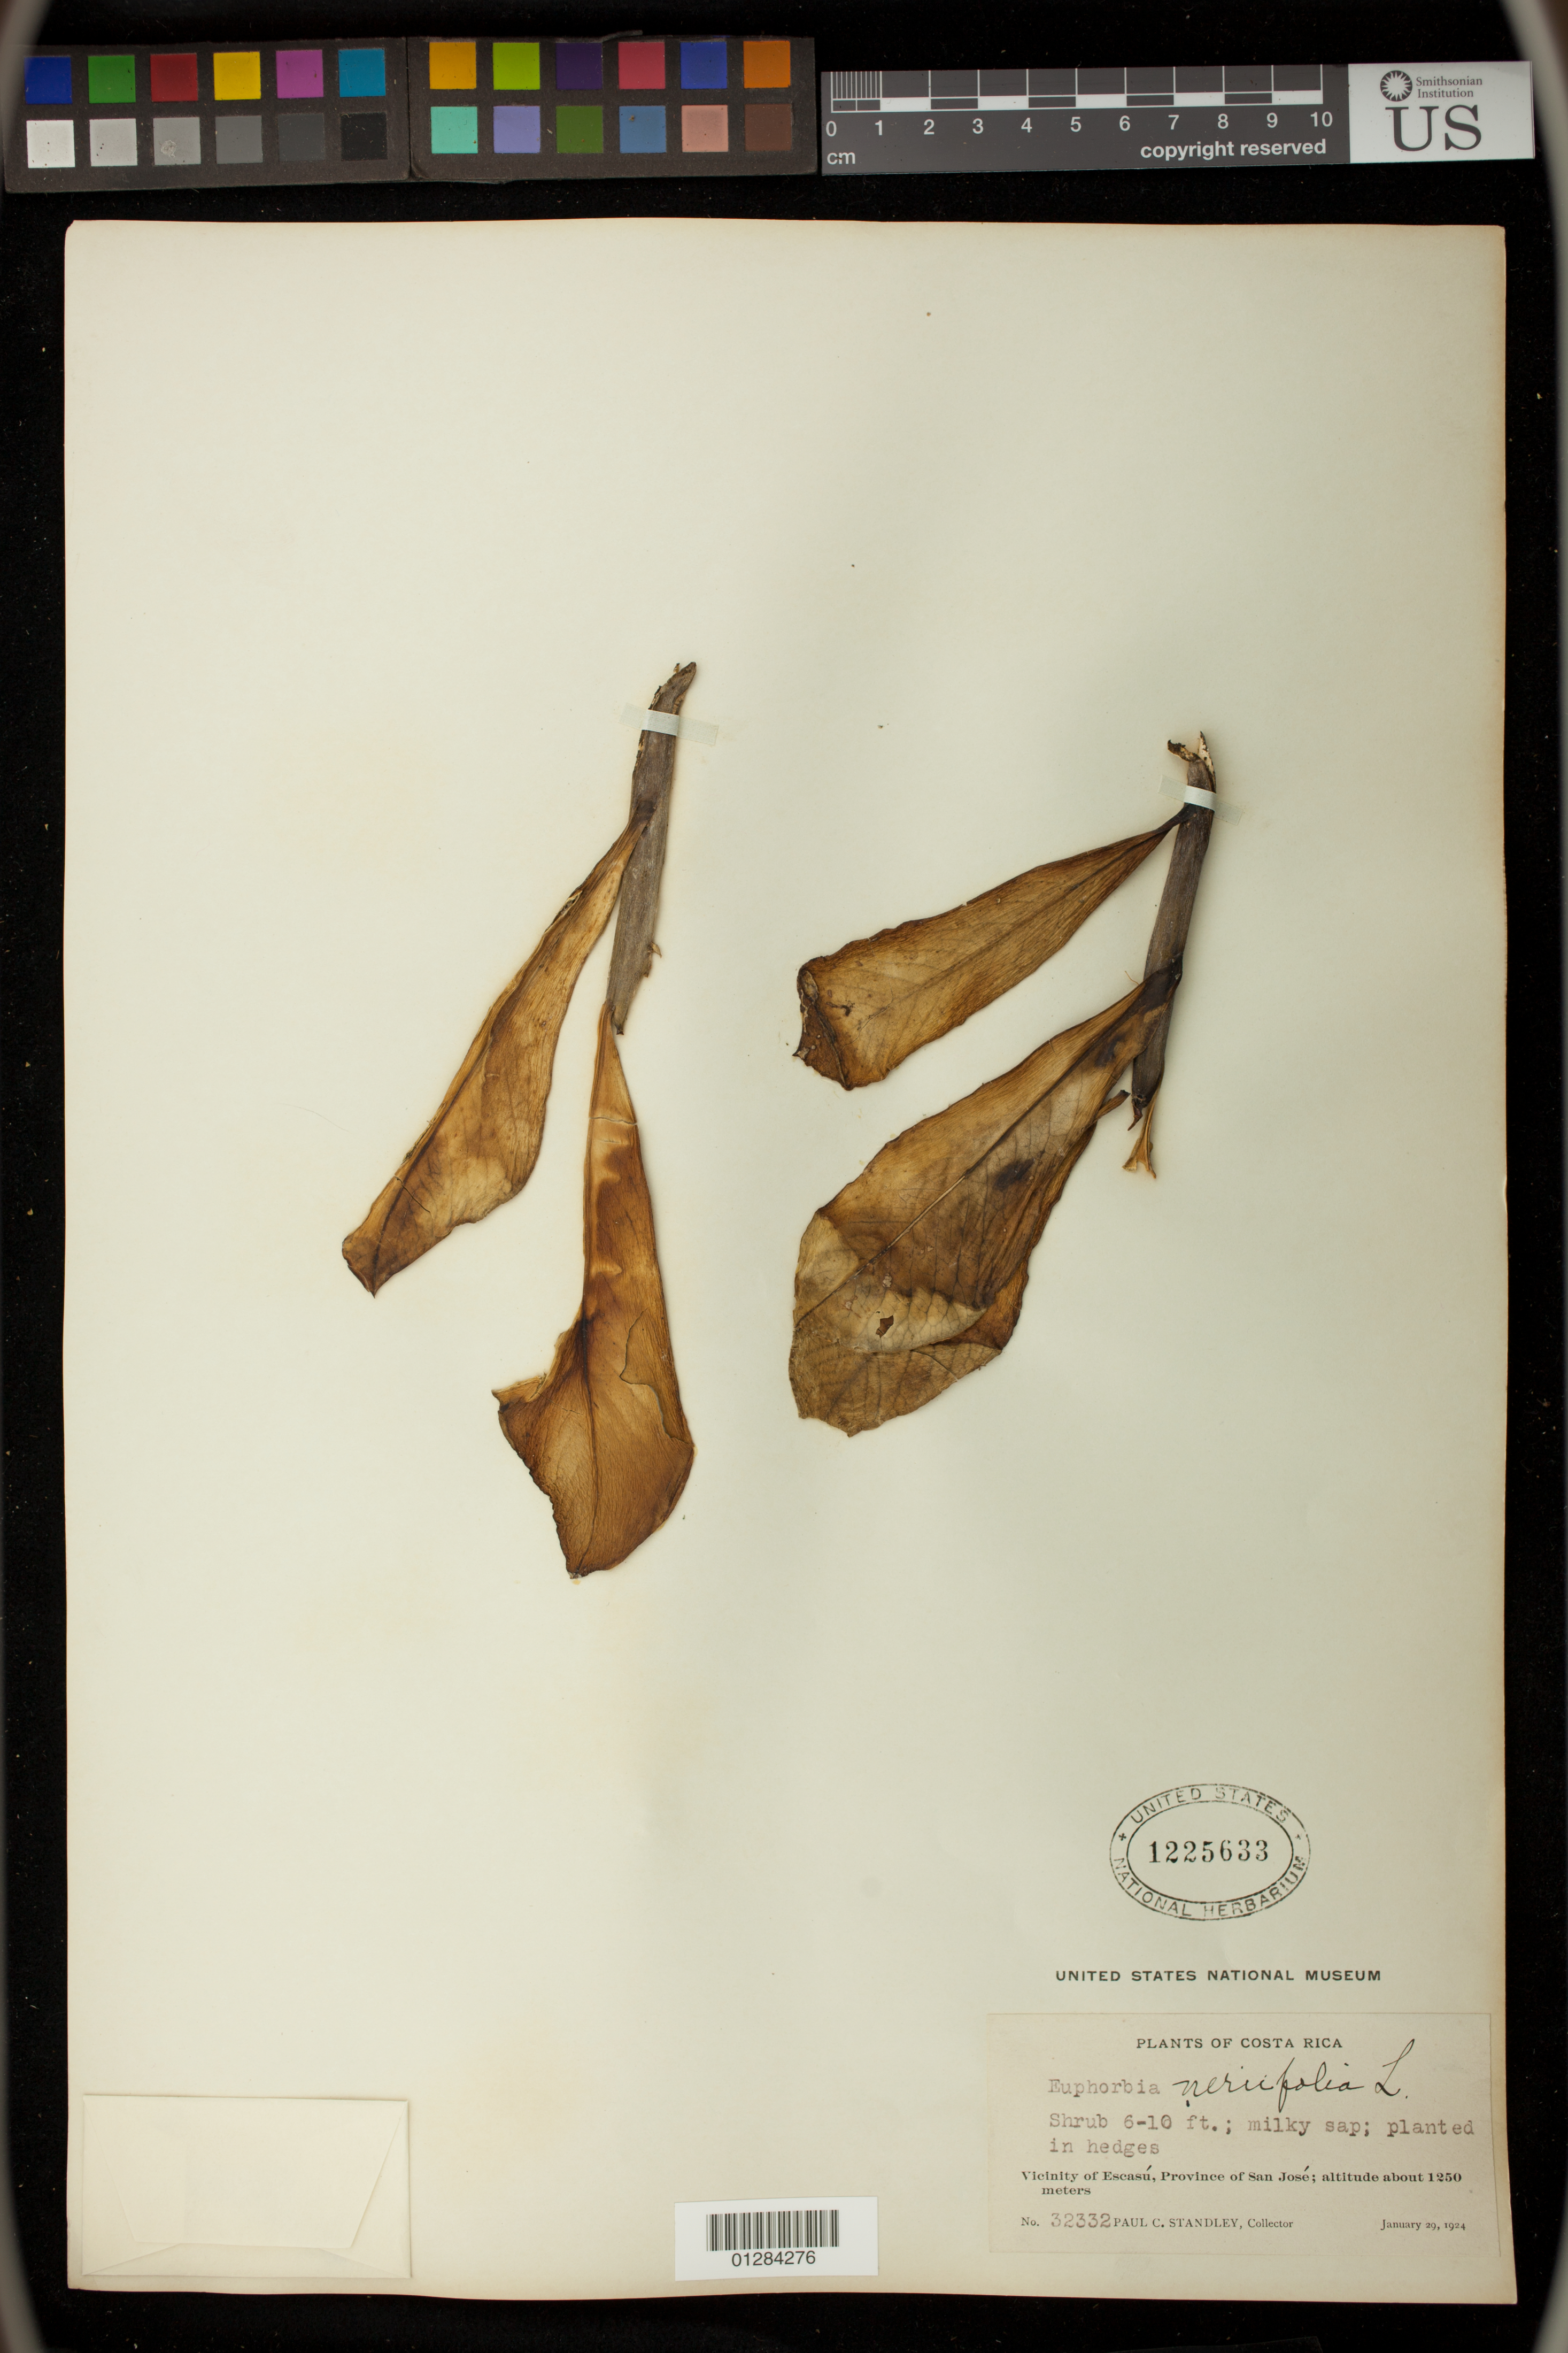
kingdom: Plantae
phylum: Tracheophyta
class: Magnoliopsida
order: Malpighiales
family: Euphorbiaceae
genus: Euphorbia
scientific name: Euphorbia neriifolia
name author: L.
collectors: Standley, Paul Carpenter, Steyermark, Julian Alfred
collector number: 32332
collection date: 1924-01-29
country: Costa Rica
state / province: San José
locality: Vicinity of Escasu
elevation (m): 1250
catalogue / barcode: US 1225633